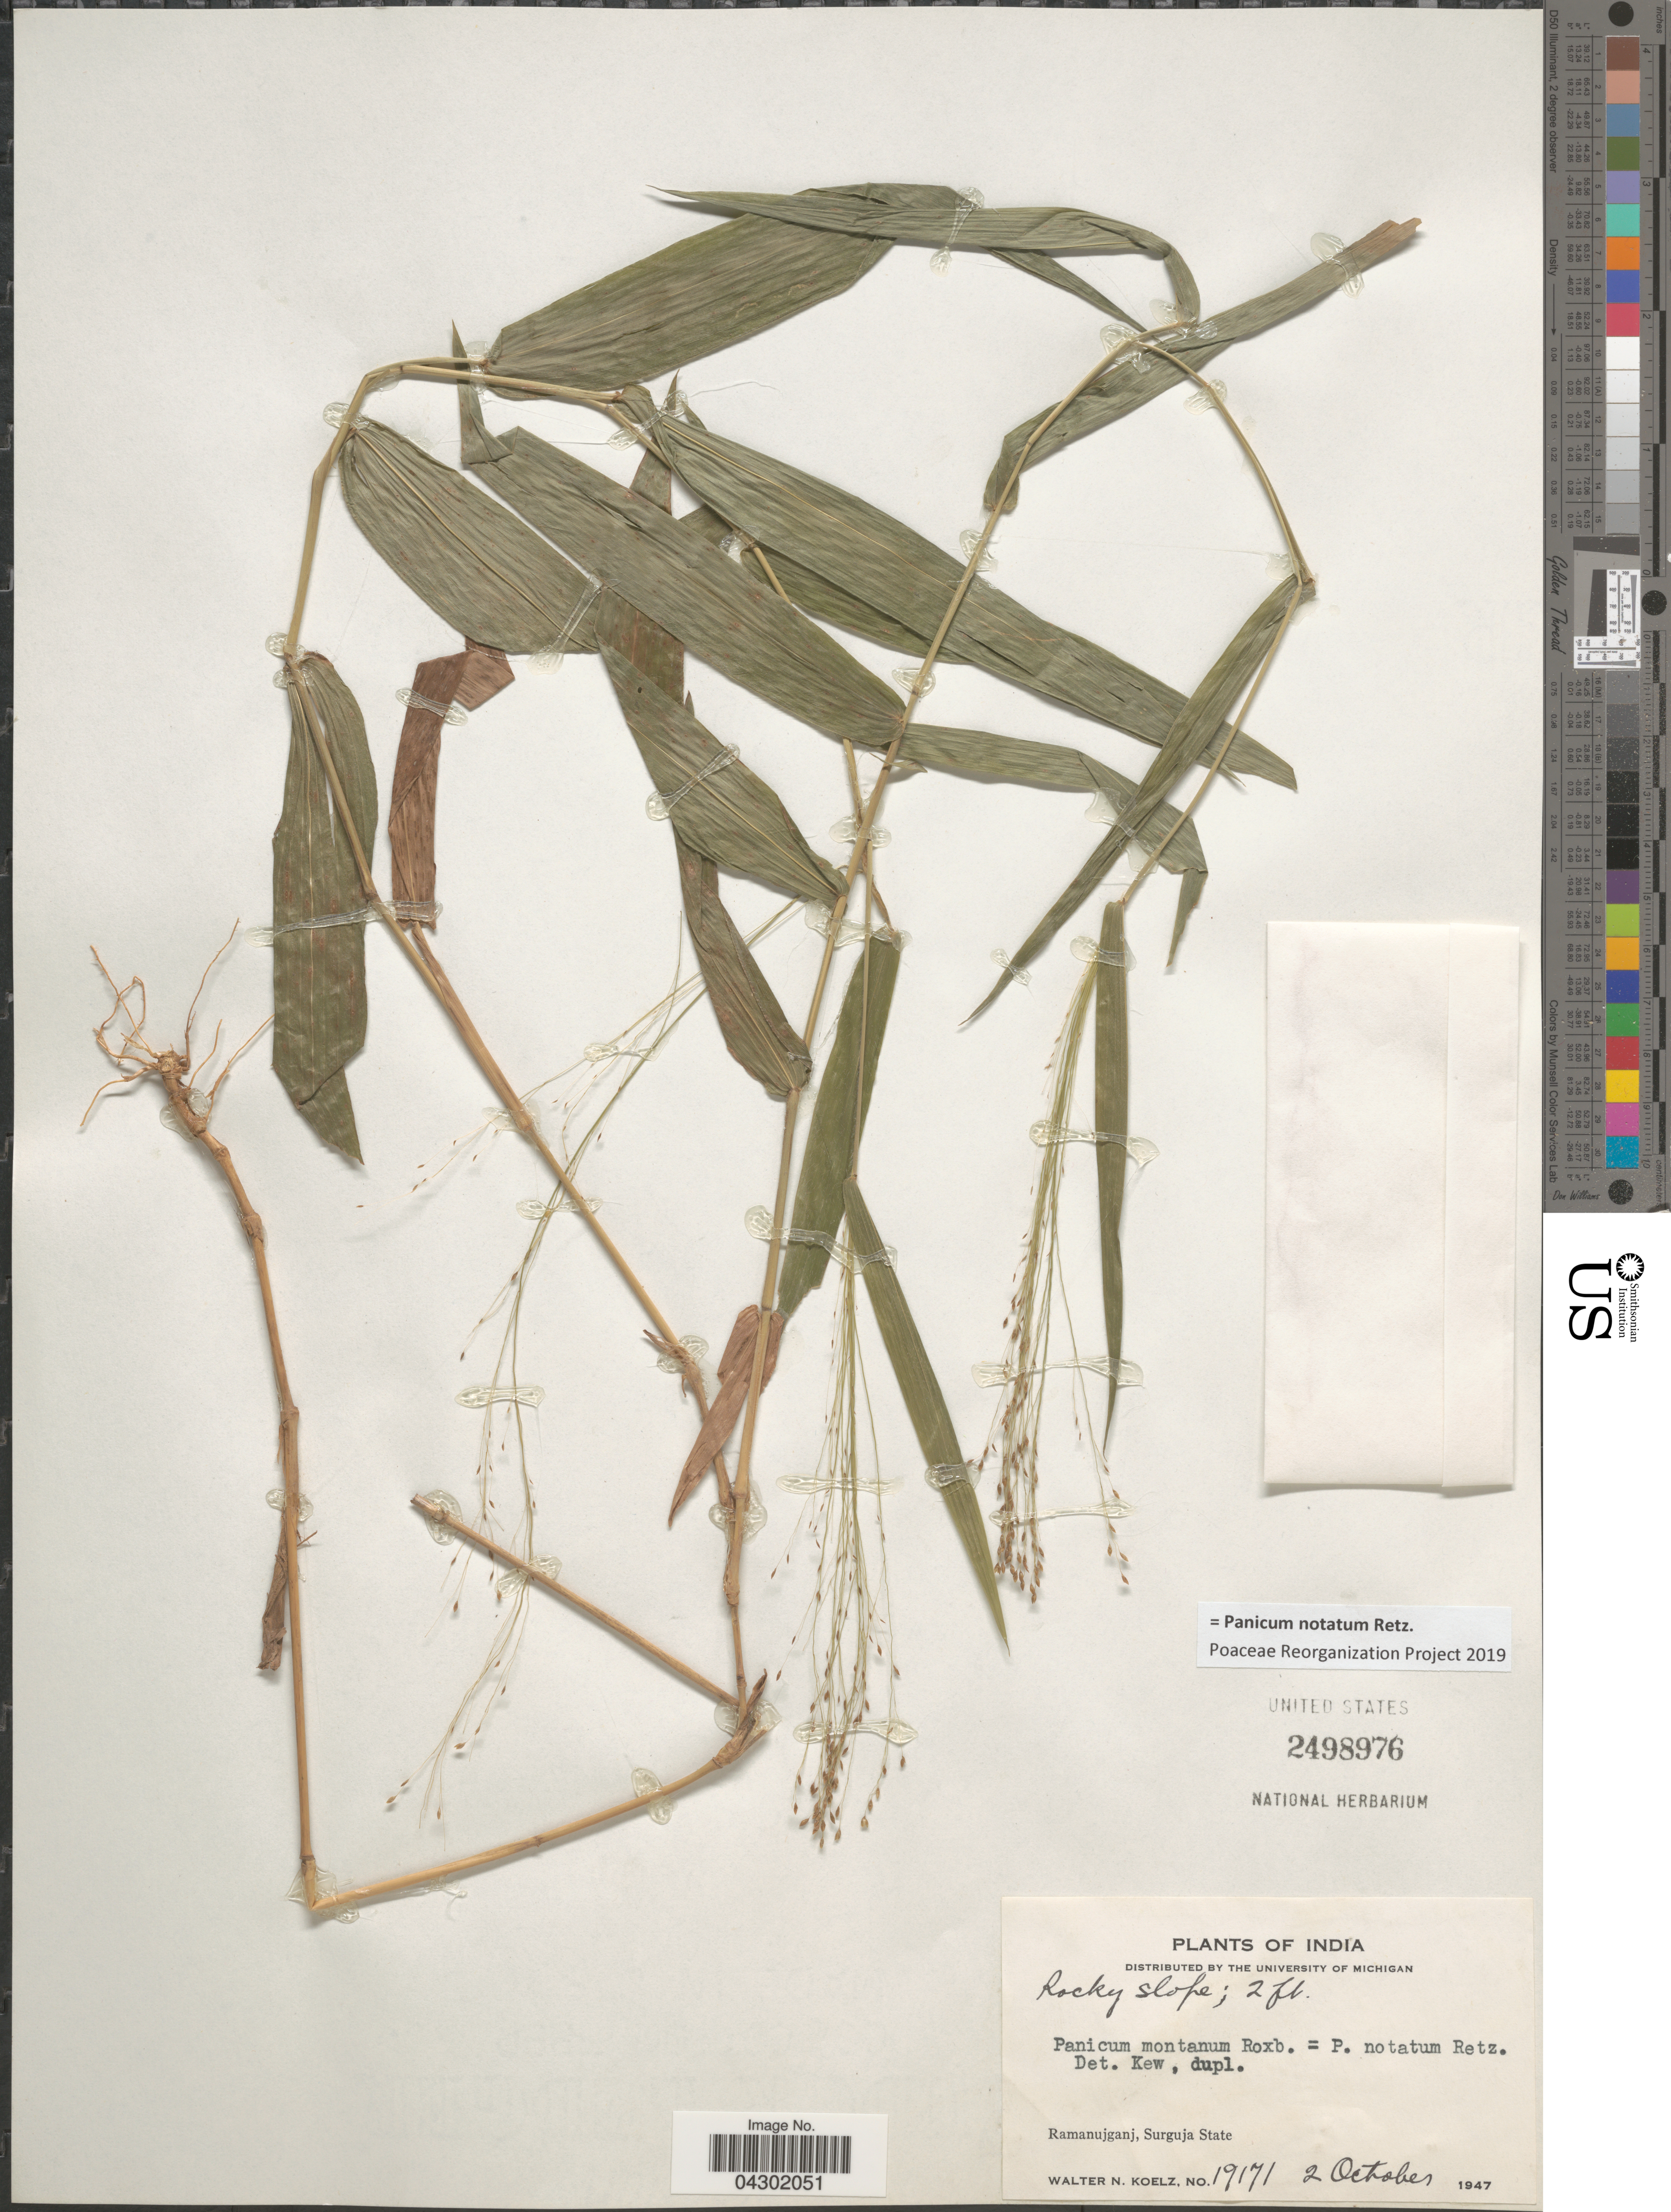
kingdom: Plantae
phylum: Tracheophyta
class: Liliopsida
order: Poales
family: Poaceae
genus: Panicum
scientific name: Panicum notatum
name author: Retz.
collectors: W. N. Koelz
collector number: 19171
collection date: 1947-10-02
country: India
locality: Ramanujganj, Surguja State.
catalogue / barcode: US 2498976